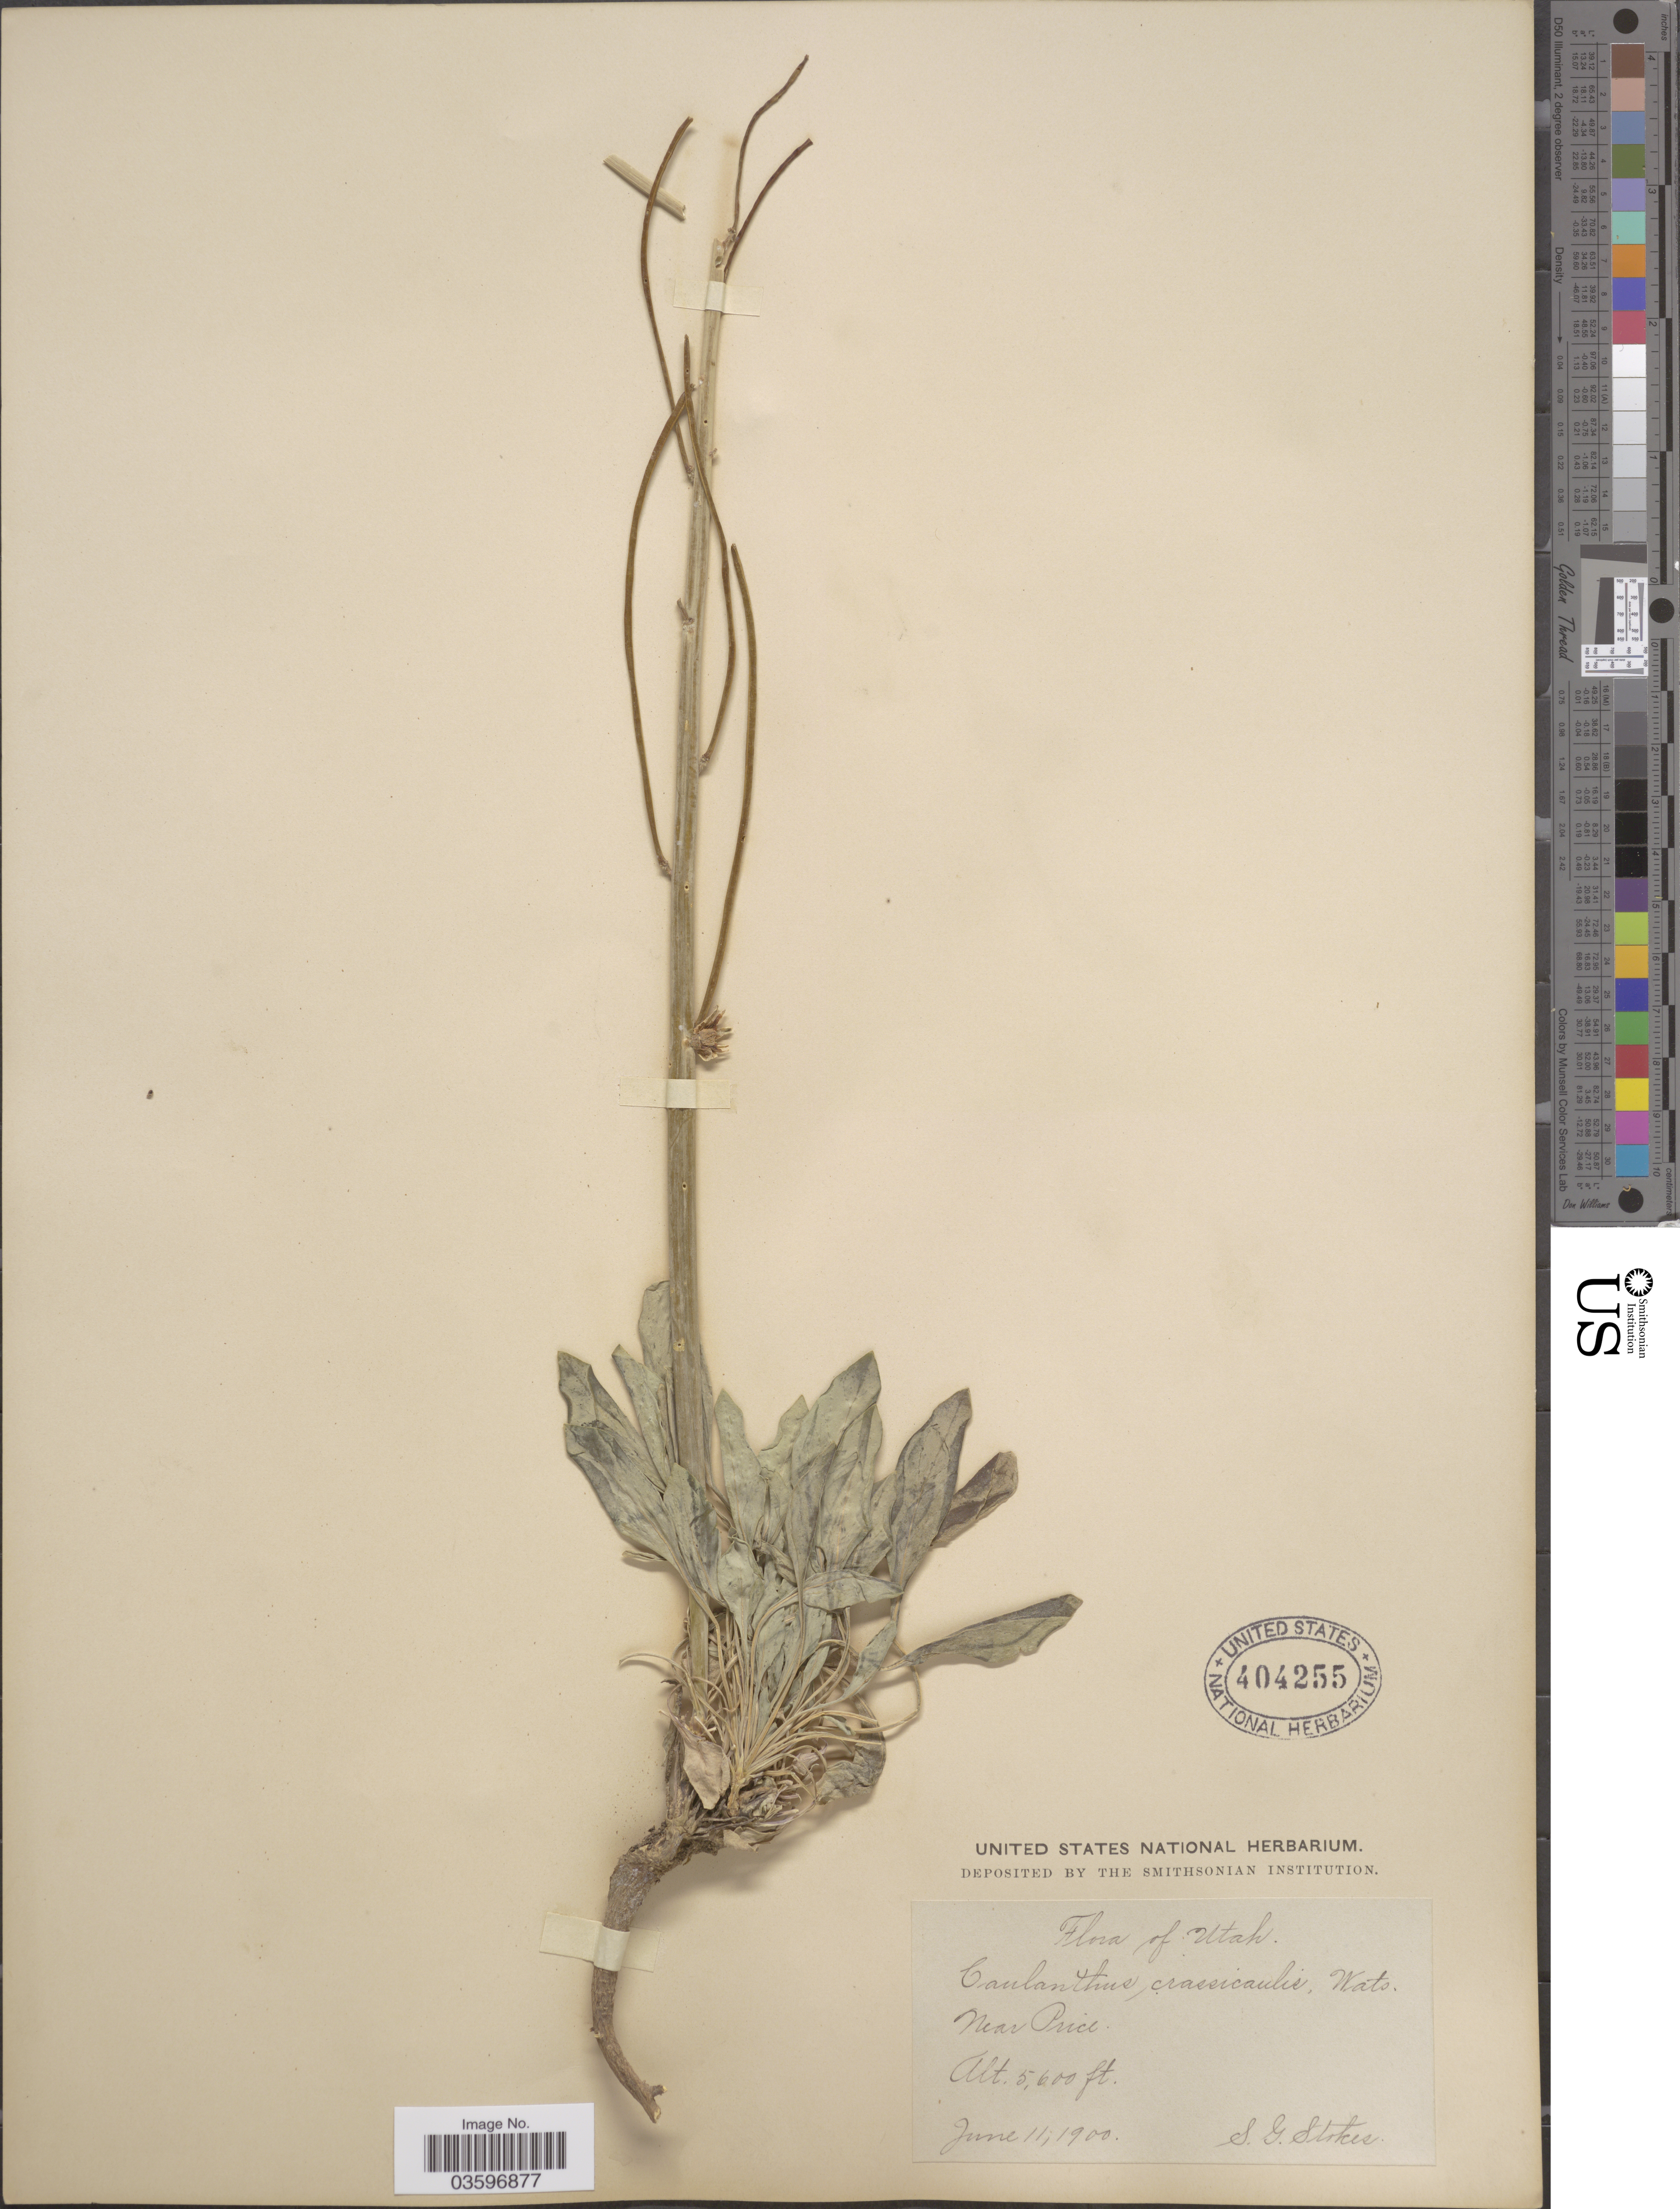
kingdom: Plantae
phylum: Tracheophyta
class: Magnoliopsida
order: Brassicales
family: Brassicaceae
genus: Caulanthus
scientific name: Caulanthus crassicaulis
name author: S. Watson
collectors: S. G. Stokes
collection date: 1900-06-11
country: United States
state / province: Utah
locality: Near Price.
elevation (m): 1707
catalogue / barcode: US 404255